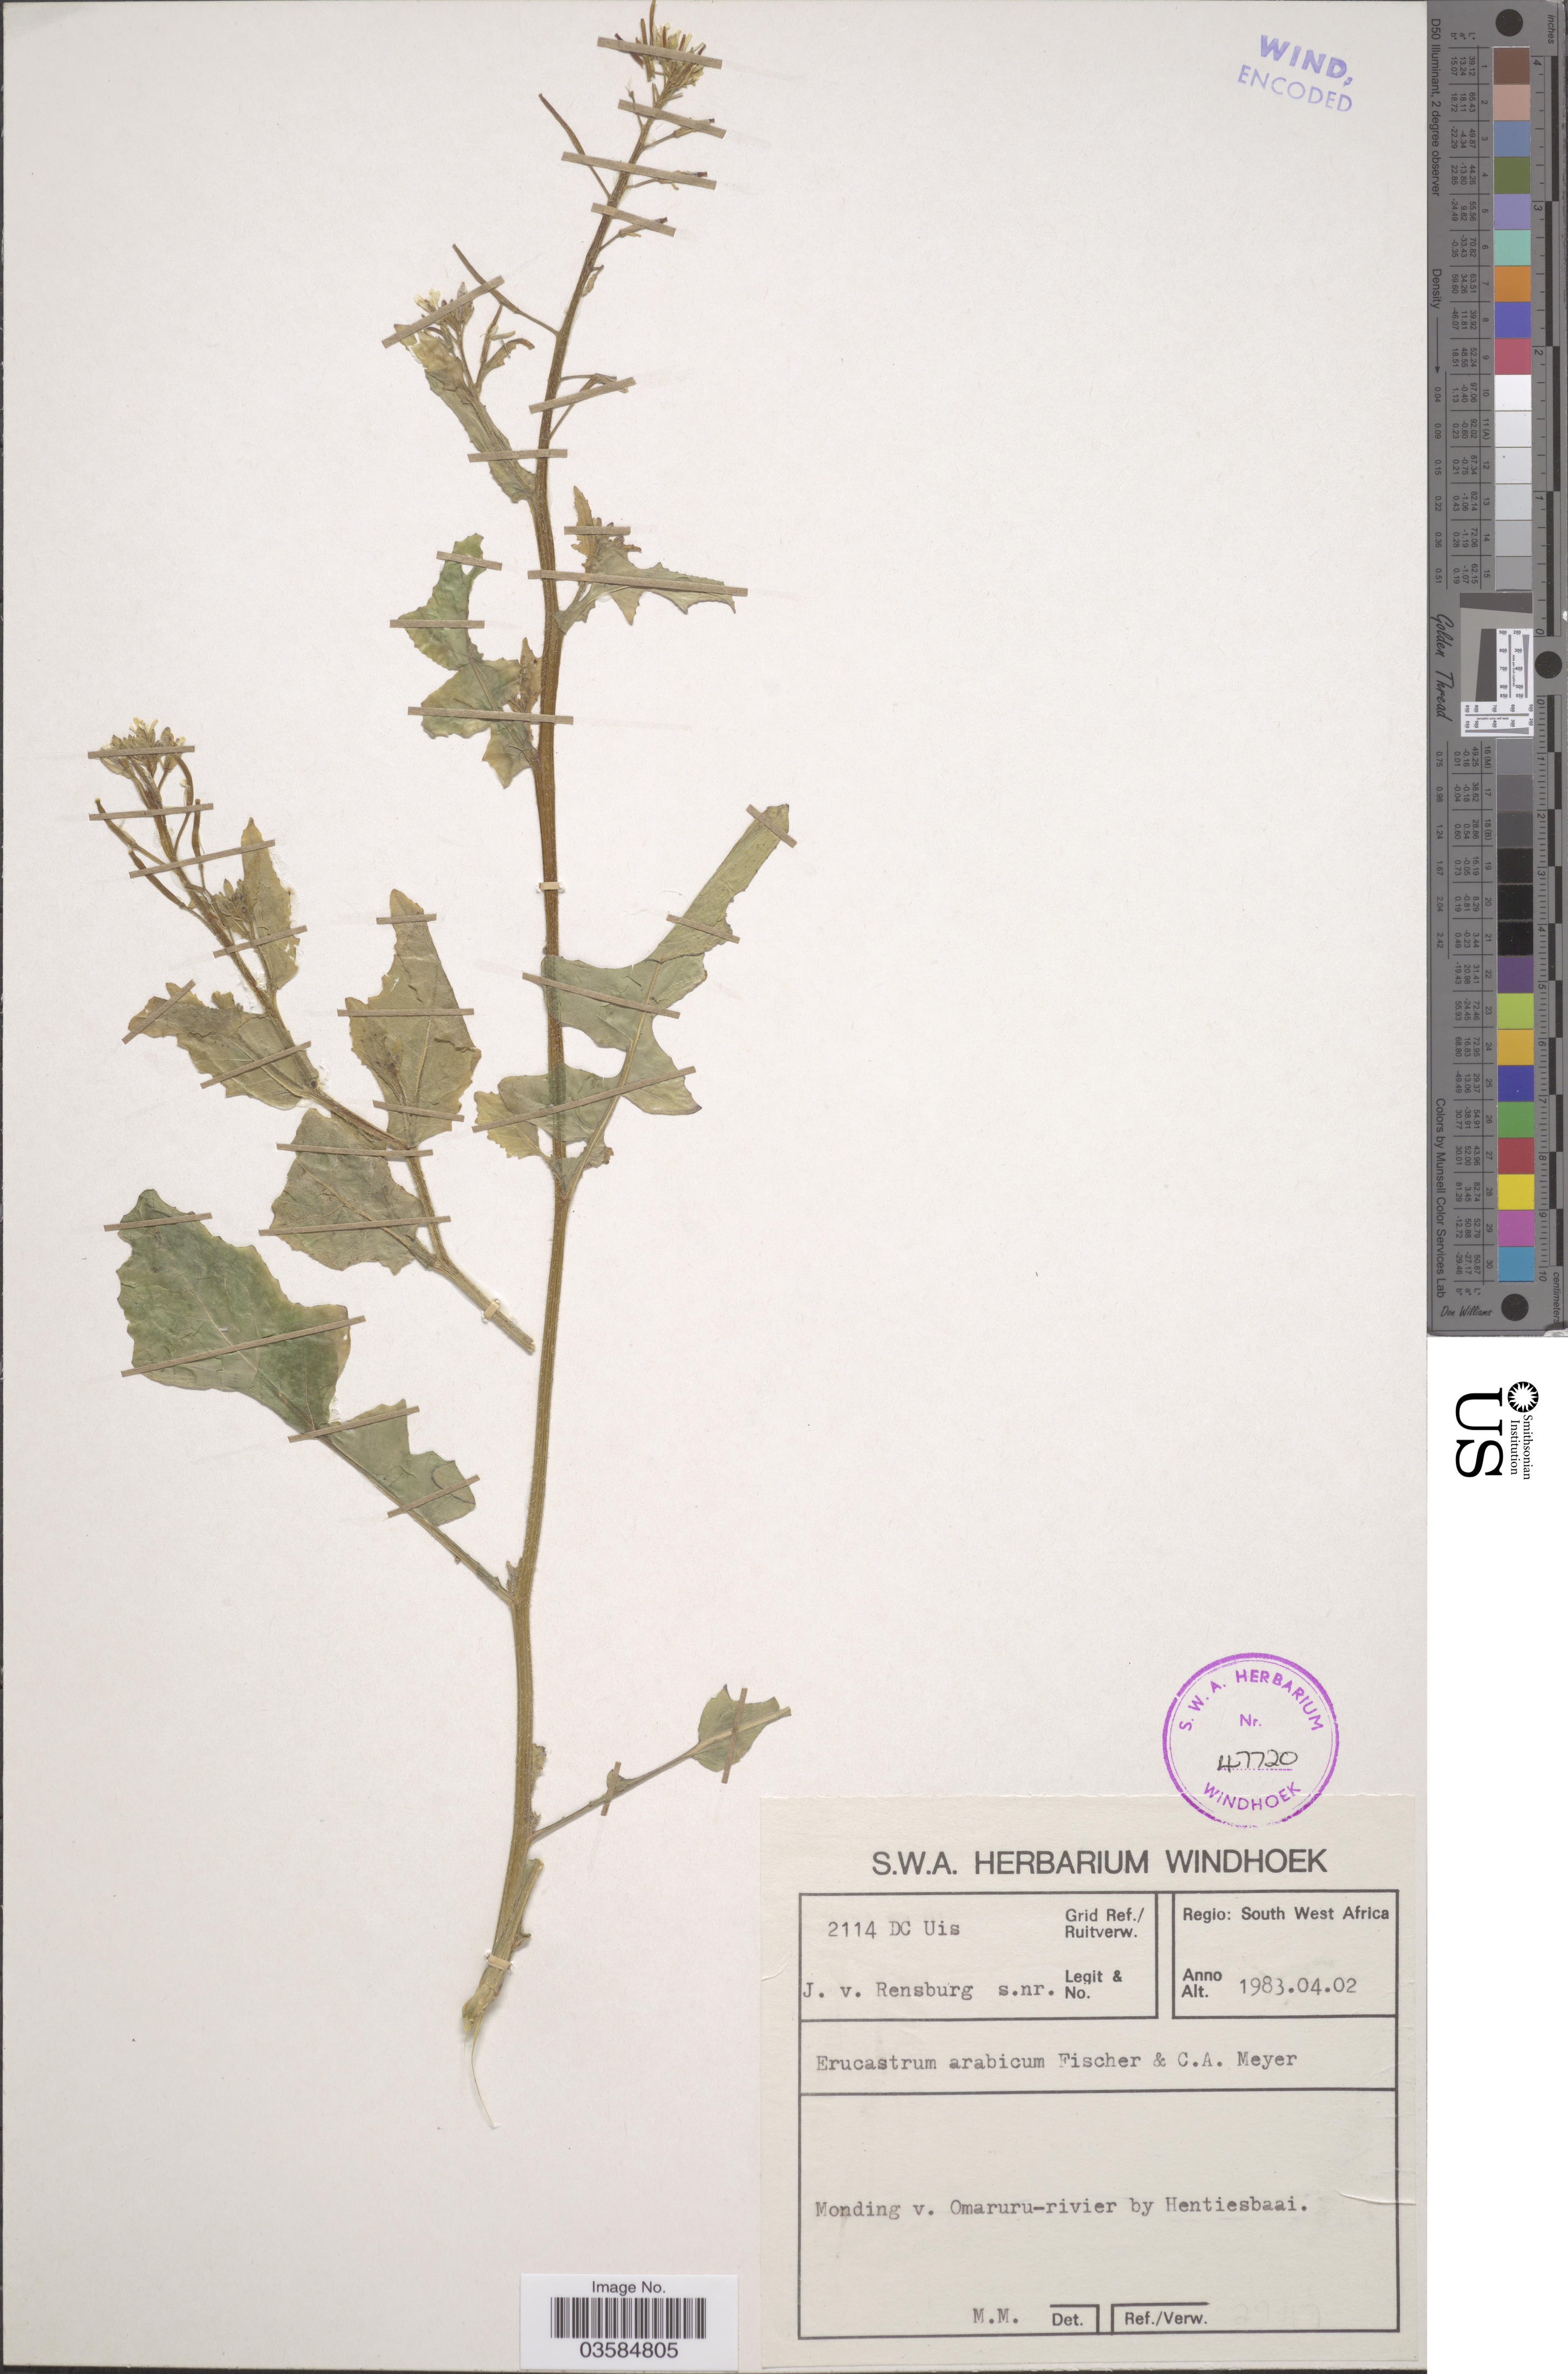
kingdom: Plantae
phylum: Tracheophyta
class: Magnoliopsida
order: Brassicales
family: Brassicaceae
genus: Erucastrum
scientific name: Erucastrum arabicum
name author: Fisch. & C.A. Mey.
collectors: J. Rensburg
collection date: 1983-04-02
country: Namibia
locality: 2114 DC Uis Grid Ref./Ruitverw. Regio: South West Africa. Monding v. Omaruru-rivier by Hentiesbaai.